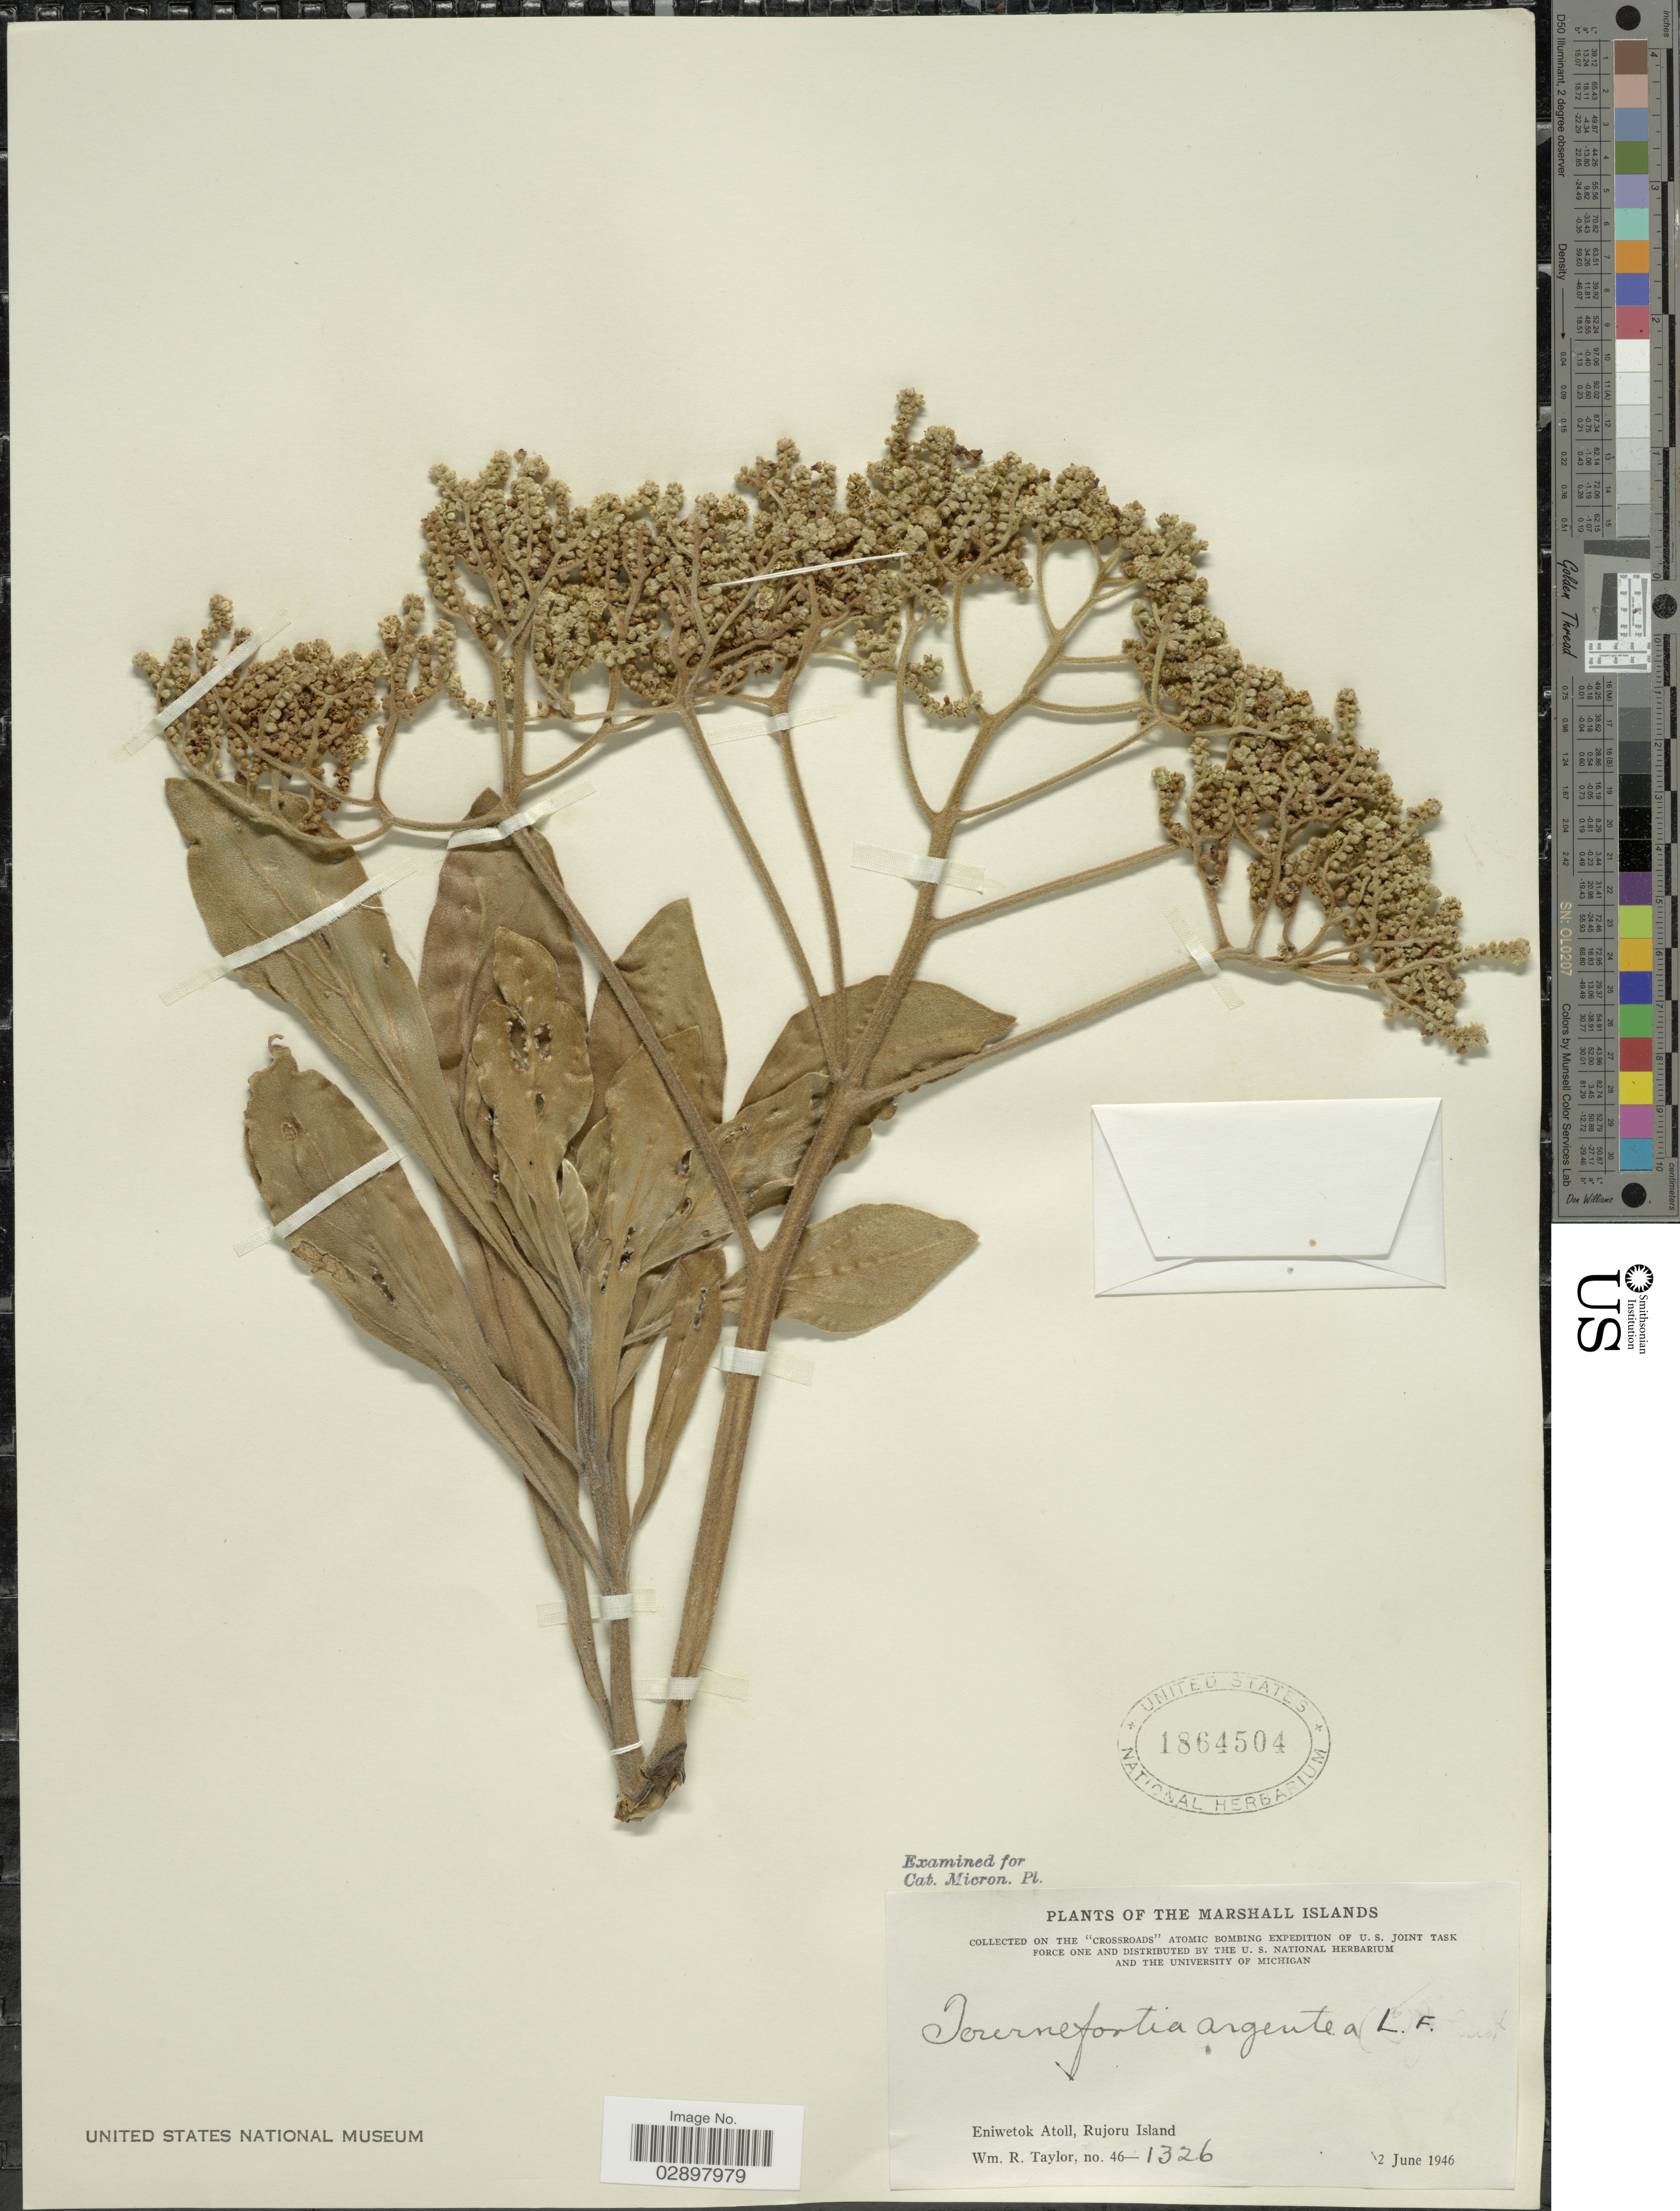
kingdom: Plantae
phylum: Tracheophyta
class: Magnoliopsida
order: Boraginales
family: Heliotropiaceae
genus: Heliotropium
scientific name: Heliotropium arboreum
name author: (Blanco) Mabberley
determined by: Wagner, W. L., (BOT), Smithsonian Institution - National Museum of Natural History (UNITED STATES)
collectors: W. R. Taylor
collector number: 46-1326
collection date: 1946-06-02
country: Marshall Islands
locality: Eniwetok Atoll, Rujoru Island.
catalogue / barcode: US 1864504